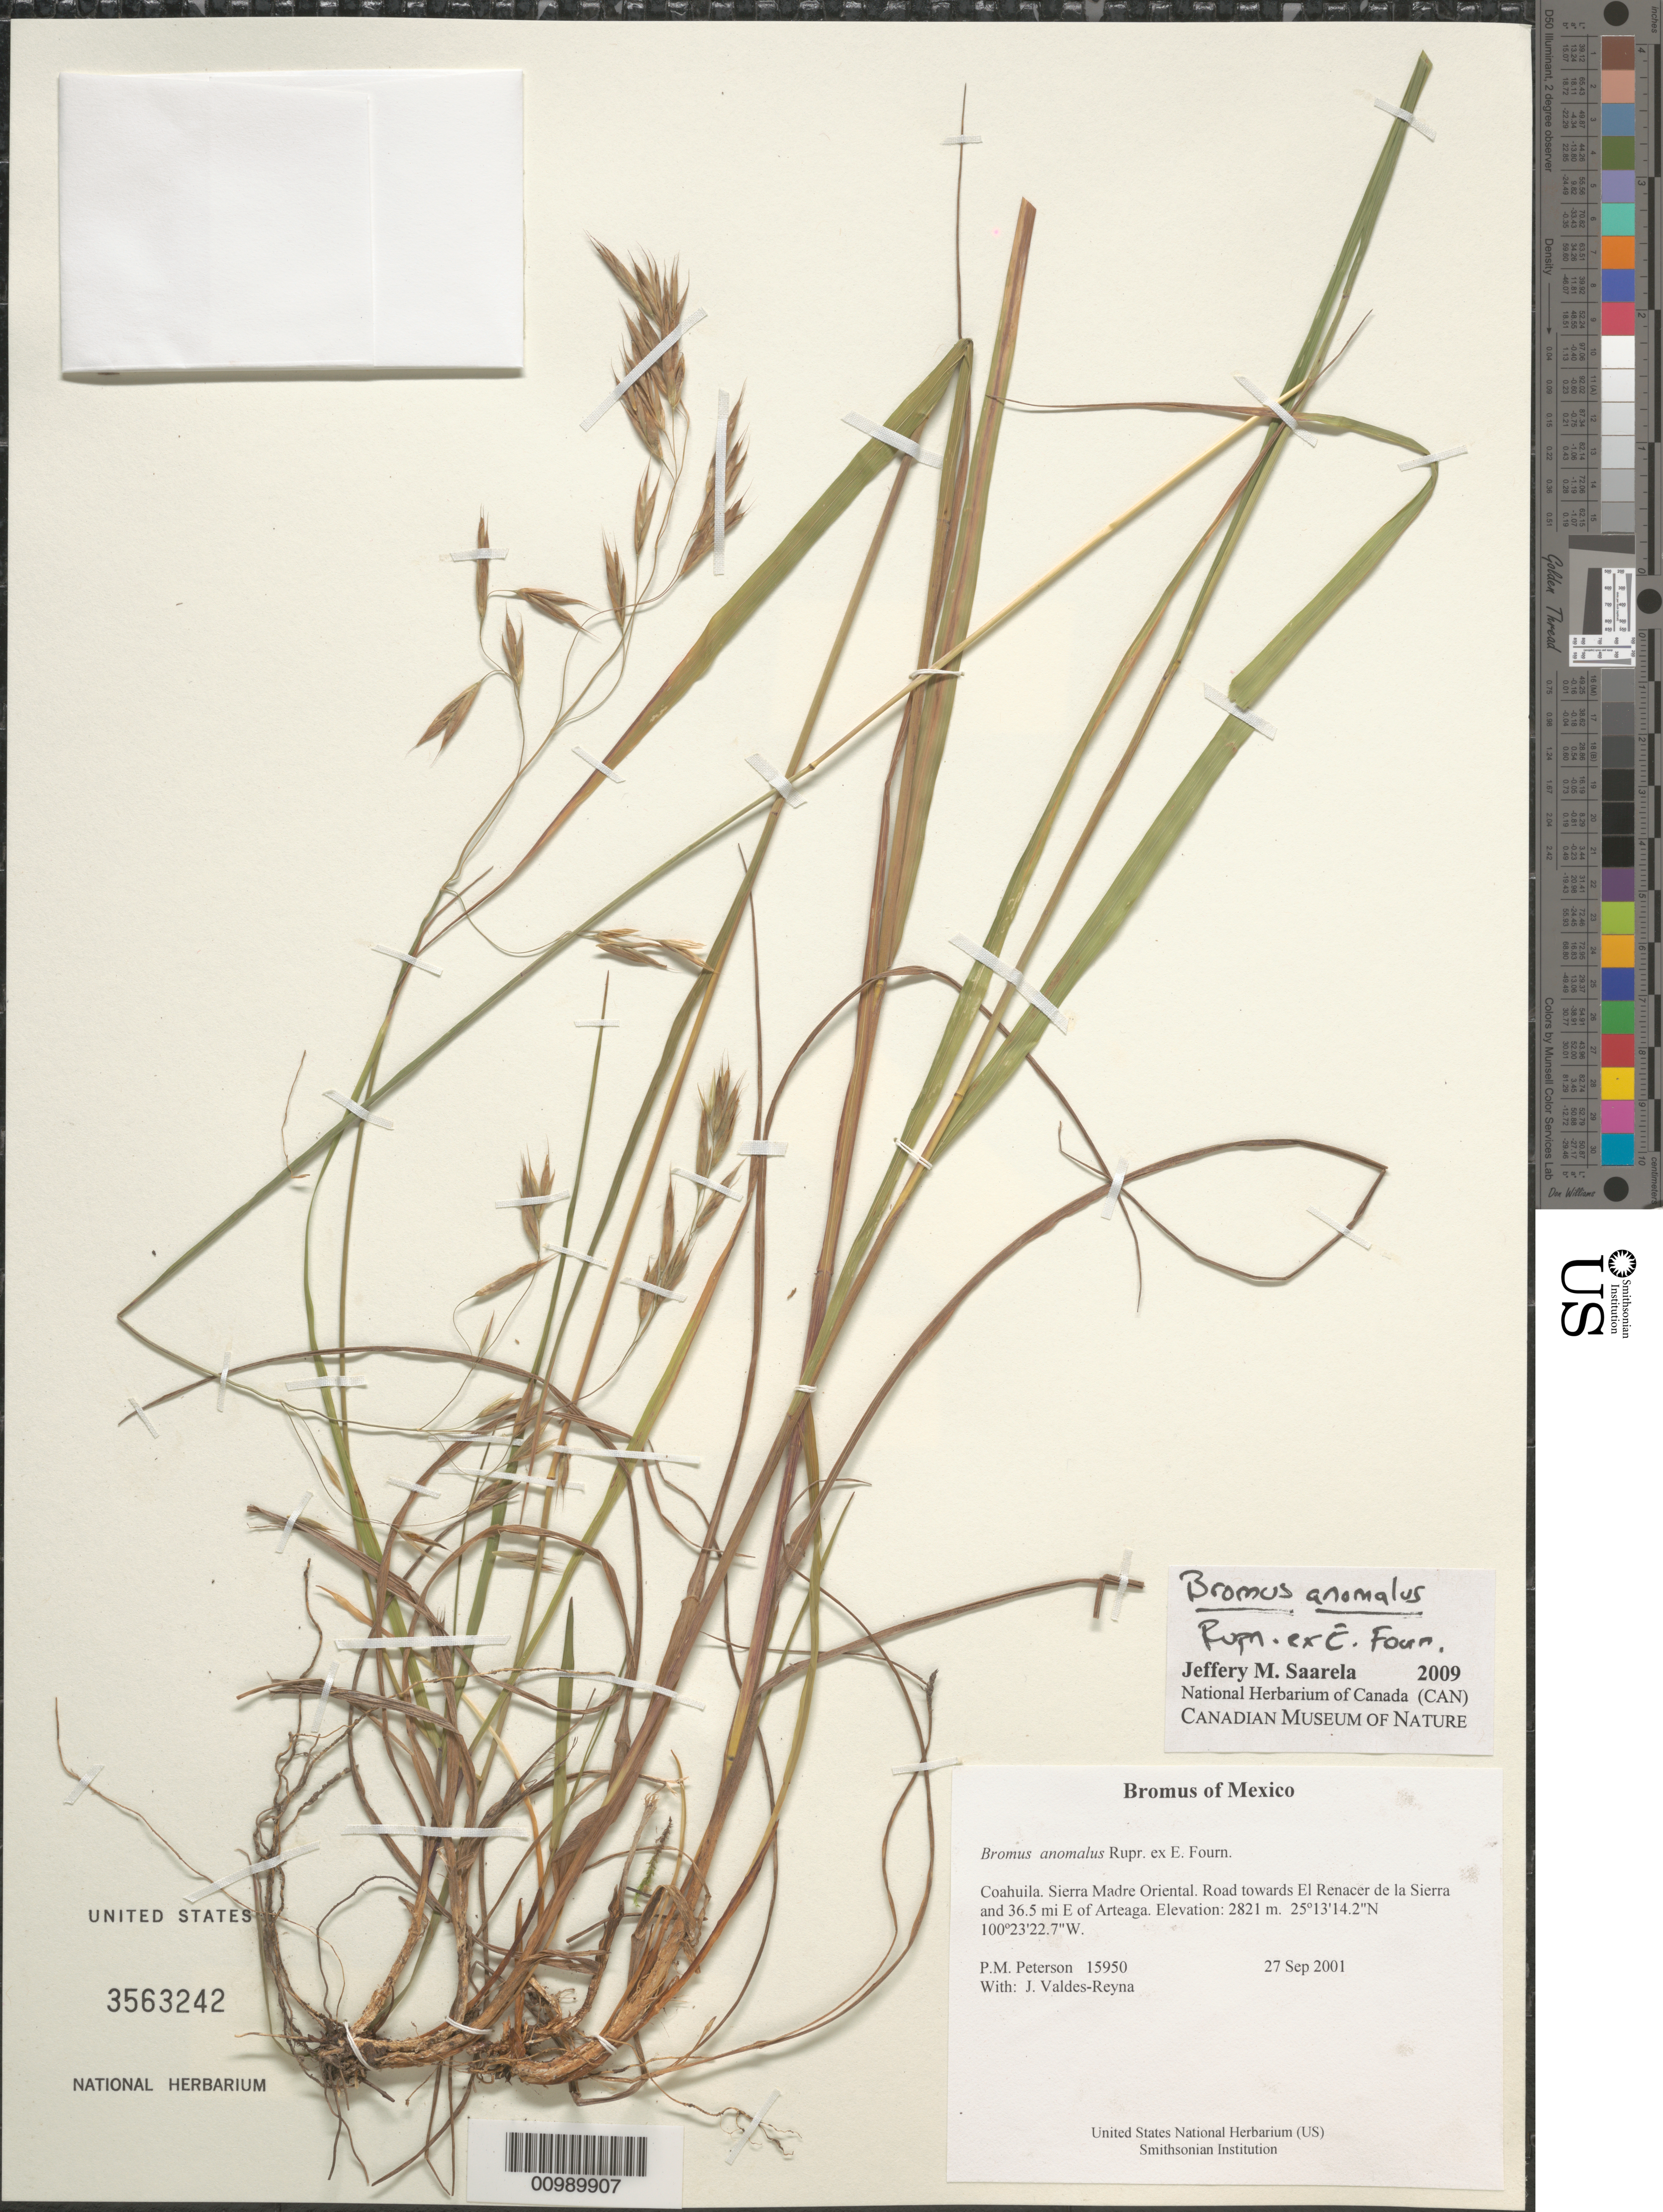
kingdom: Plantae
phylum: Tracheophyta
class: Liliopsida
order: Poales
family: Poaceae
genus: Bromus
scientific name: Bromus anomalus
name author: Rupr. ex E. Fourn.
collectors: P. M. Peterson & J. Valdés-Reyna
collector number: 15950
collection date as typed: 27 Sep 2001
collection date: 2001-09-27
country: Mexico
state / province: Coahuila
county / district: Sierra Madre Oriental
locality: Road towards El Renacer de la Sierra and 36.5 mi E of Arteaga.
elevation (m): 2821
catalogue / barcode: US 3563242